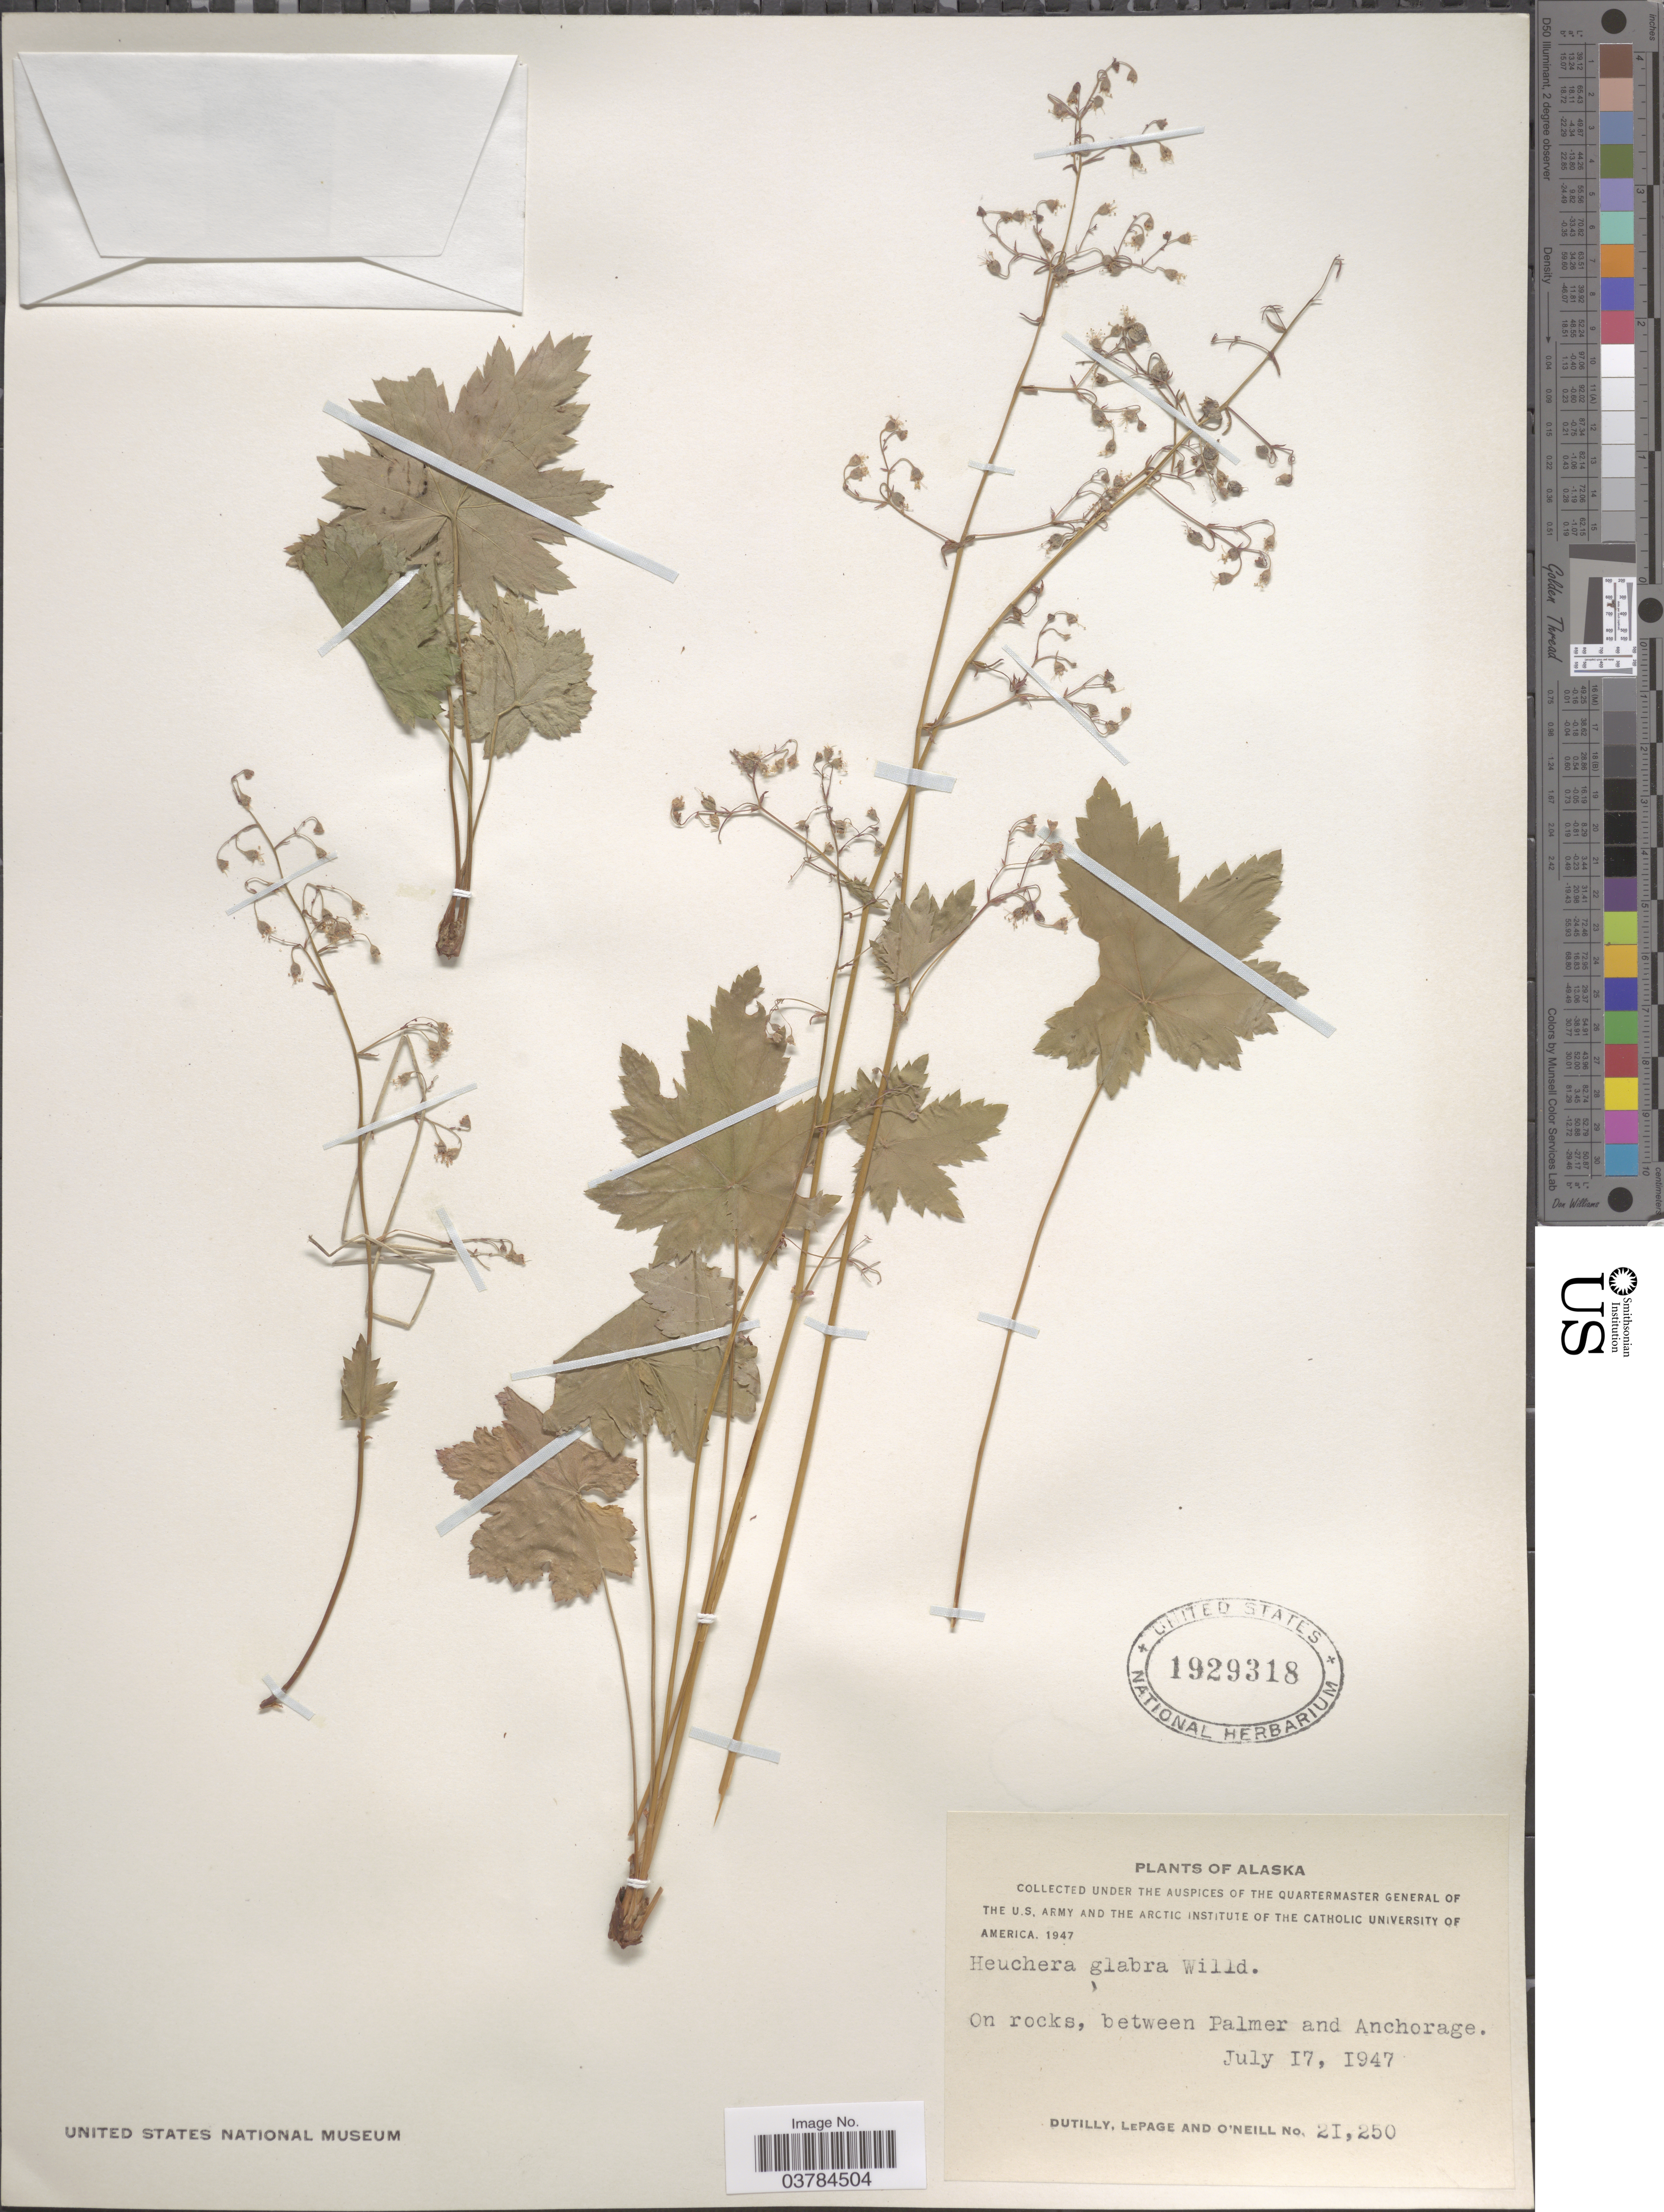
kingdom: Plantae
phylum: Tracheophyta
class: Magnoliopsida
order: Saxifragales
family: Saxifragaceae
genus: Heuchera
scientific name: Heuchera glabra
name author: Willd. ex Roem. & Schult.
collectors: -. Dutilly, -. LePage & -. O'Neill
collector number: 21250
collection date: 1947-07-17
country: United States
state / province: Alaska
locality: Between Palmer and Anchorage.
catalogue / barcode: US 1929318